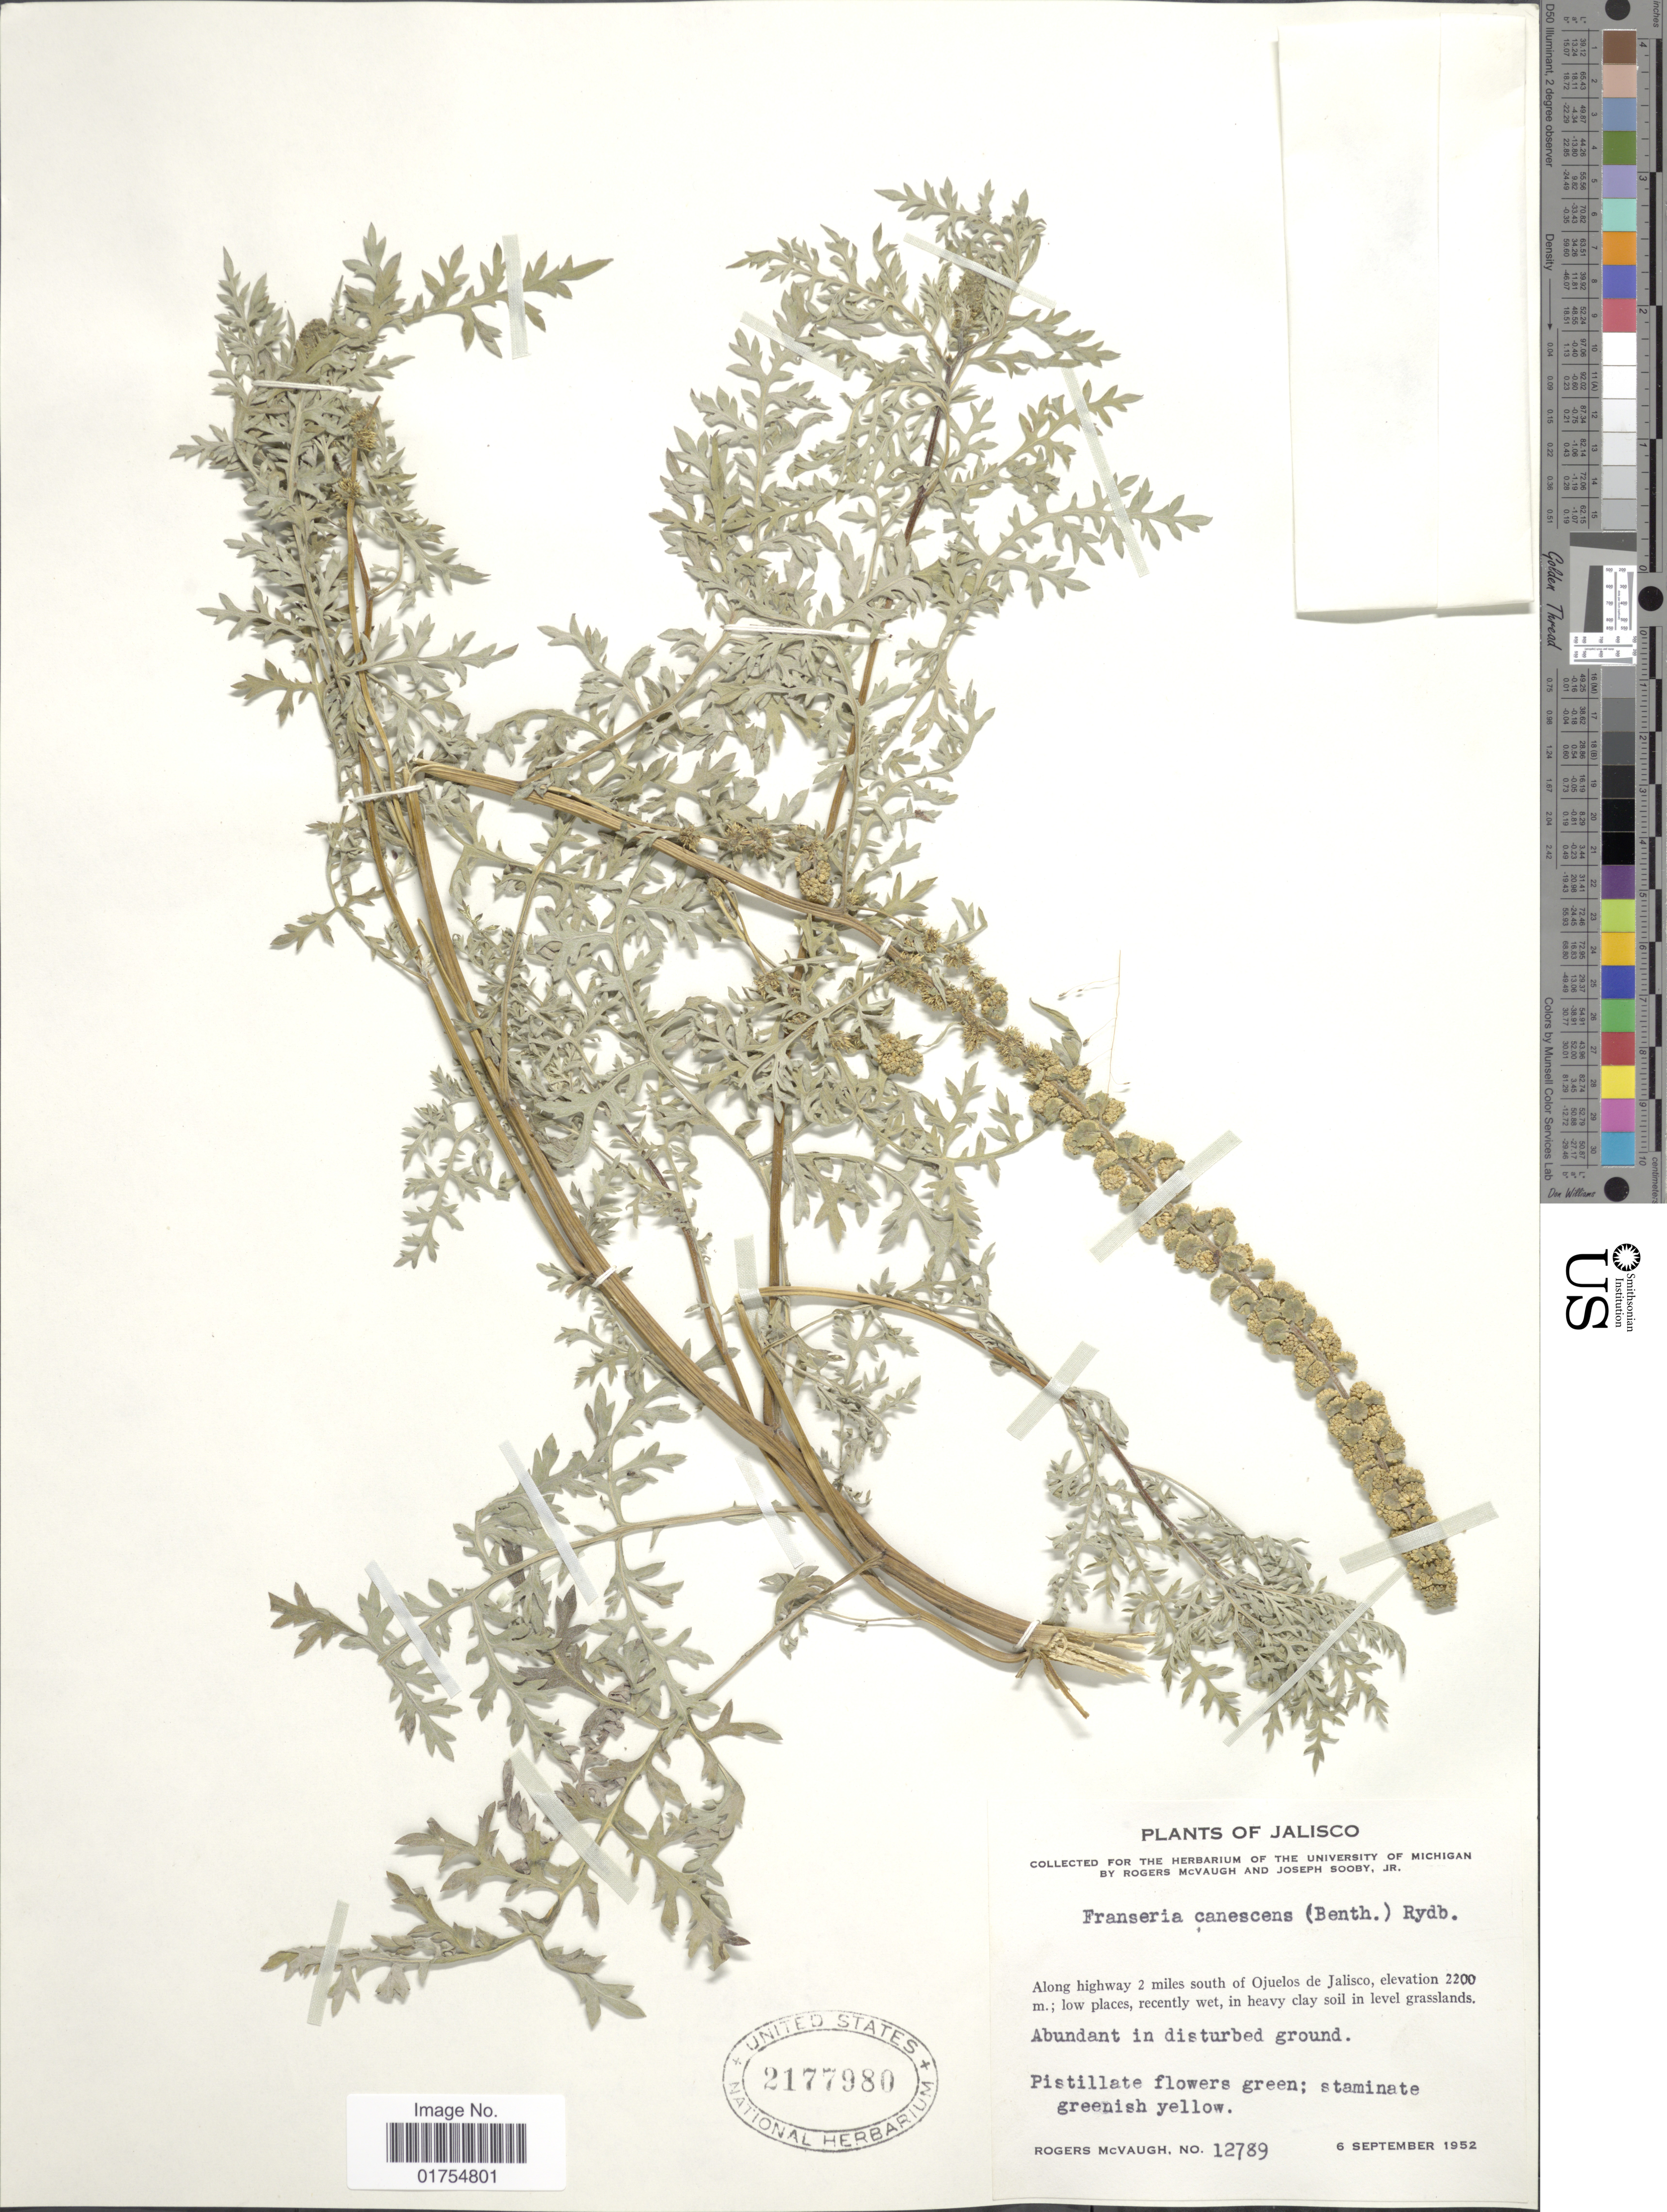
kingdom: Plantae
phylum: Tracheophyta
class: Magnoliopsida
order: Asterales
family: Asteraceae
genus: Franseria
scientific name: Franseria canescens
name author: Rydb.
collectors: R. McVaugh & J. Sooby Jr.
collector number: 12789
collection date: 1952-09-06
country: Mexico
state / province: Jalisco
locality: Along highway 2 miles south of Ojuelos de Jalisco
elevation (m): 2200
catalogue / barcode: US 2177980